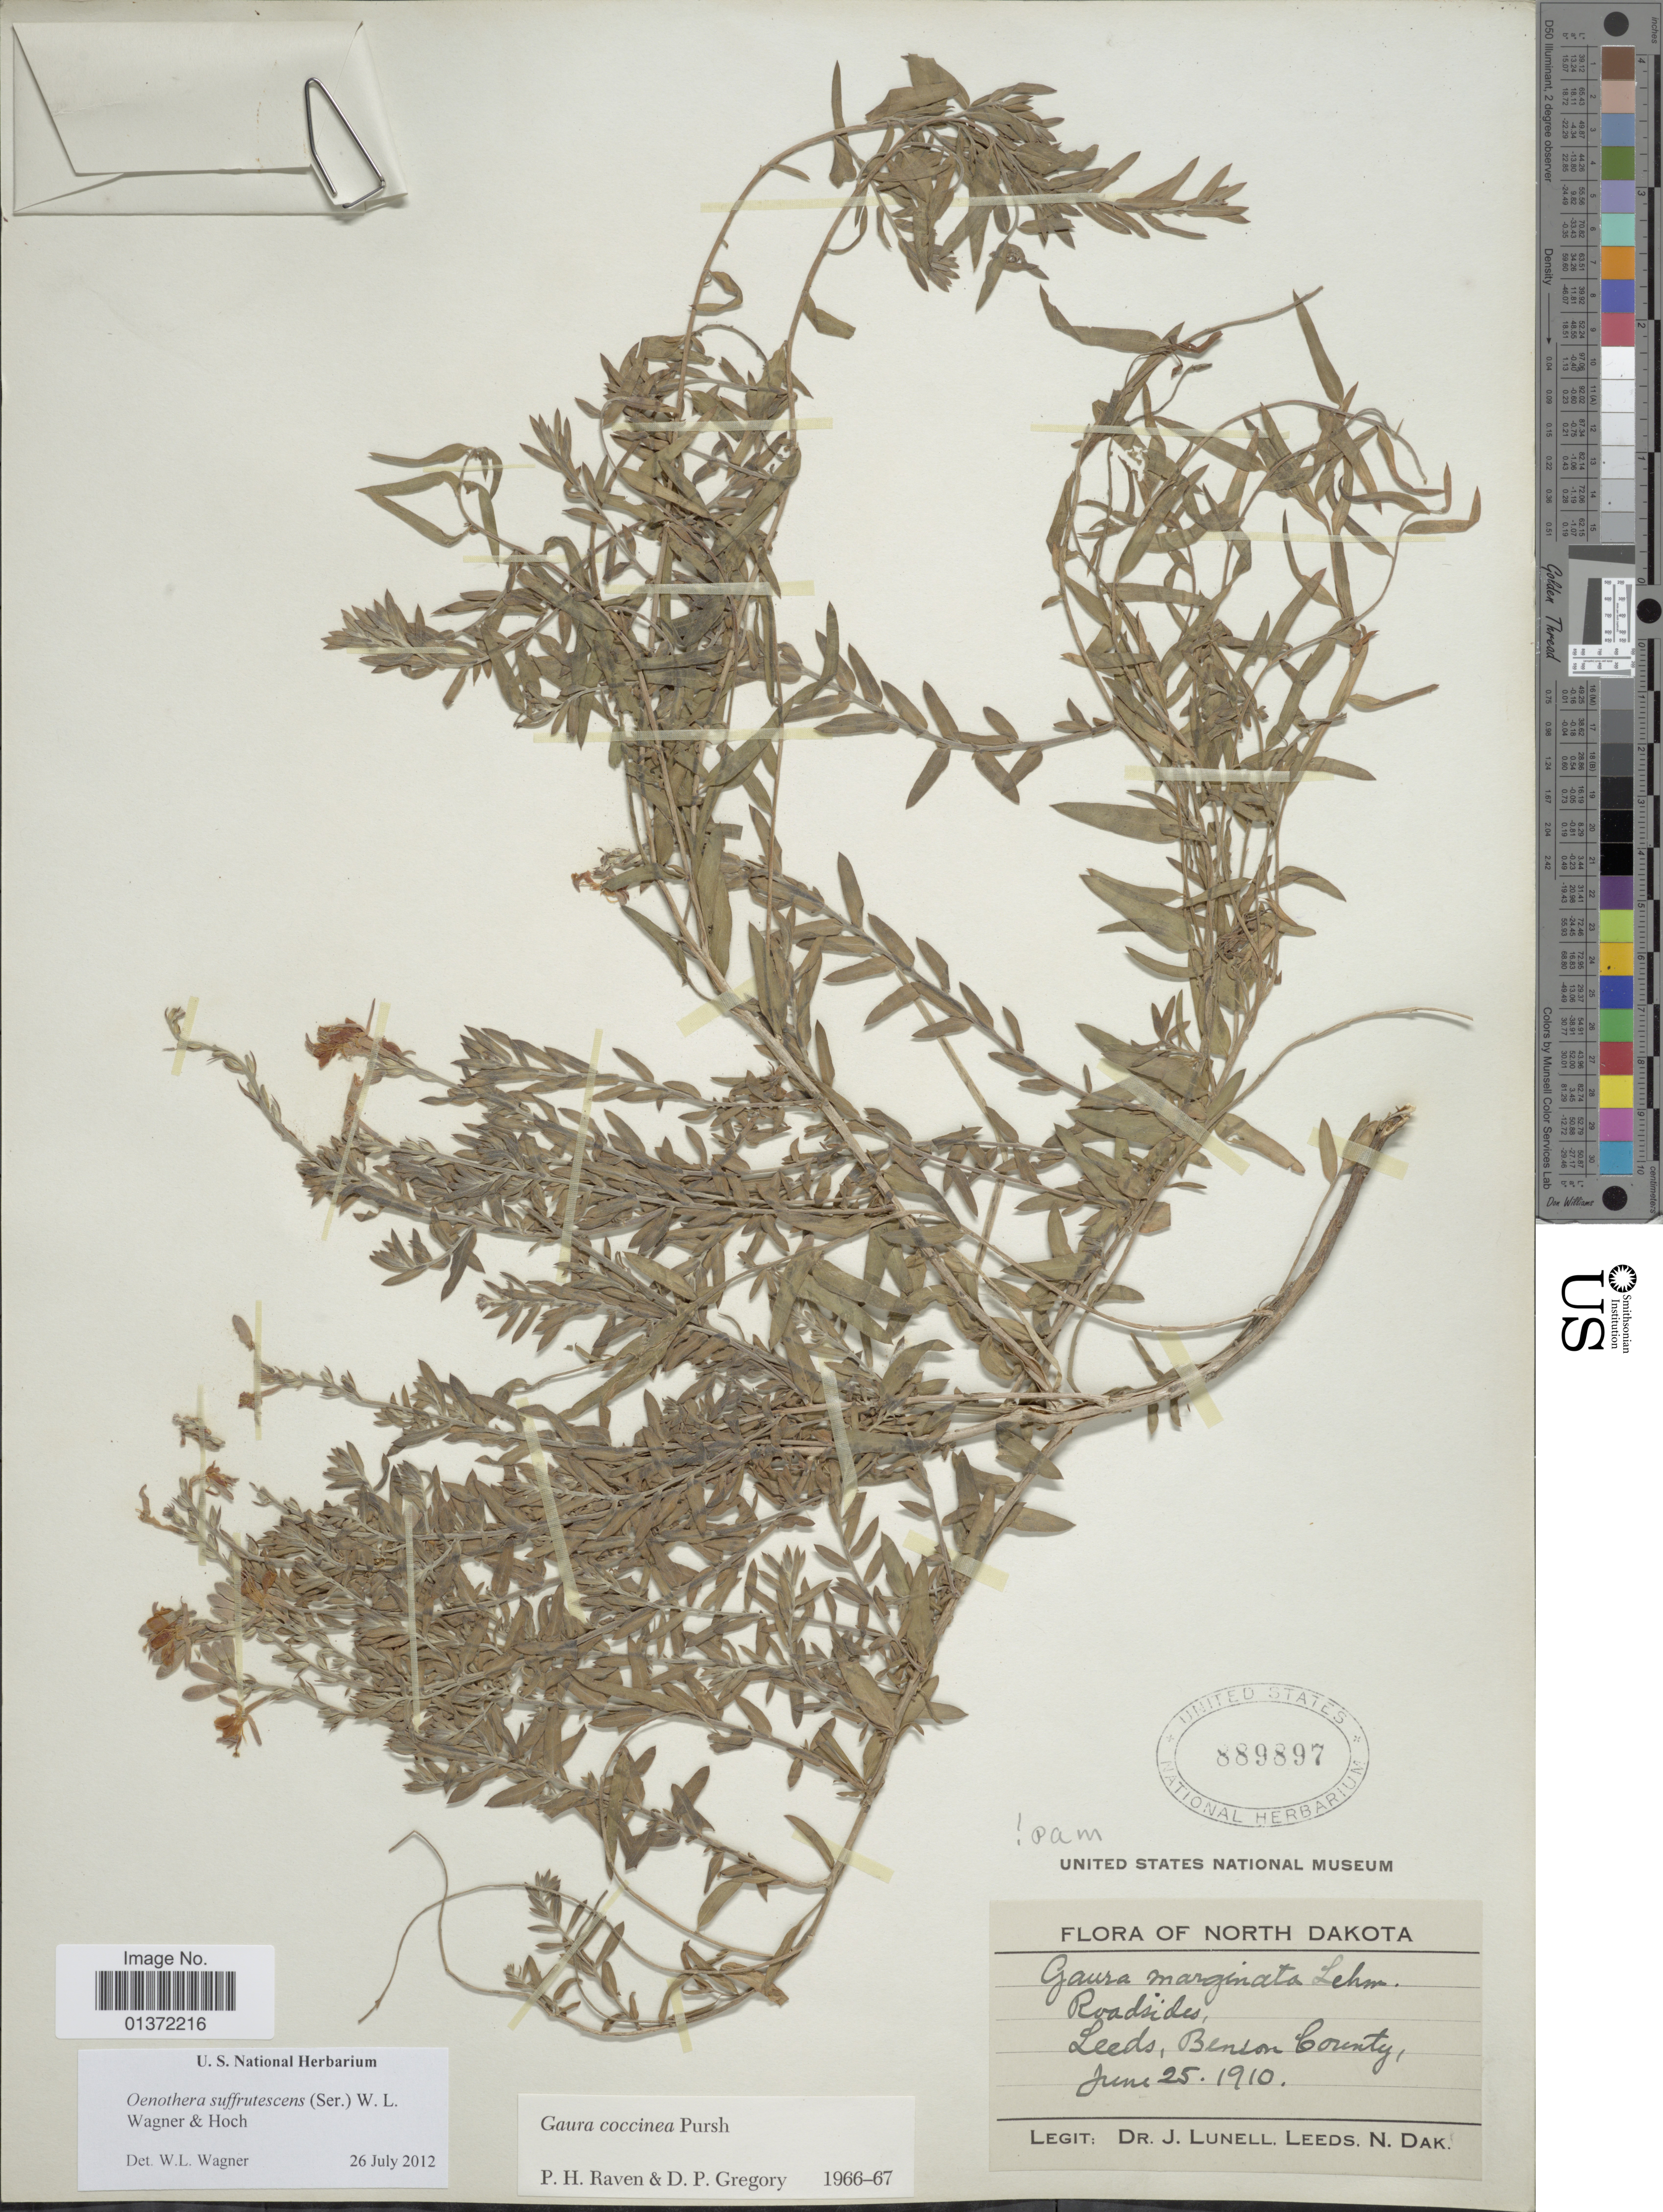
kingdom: Plantae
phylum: Tracheophyta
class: Magnoliopsida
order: Myrtales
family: Onagraceae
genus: Oenothera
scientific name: Oenothera suffrutescens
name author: (Ser.) W.L. Wagner & Hoch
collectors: J. Lunell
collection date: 1910-06-25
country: United States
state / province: North Dakota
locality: Leeds, Benson County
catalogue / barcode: US 889897